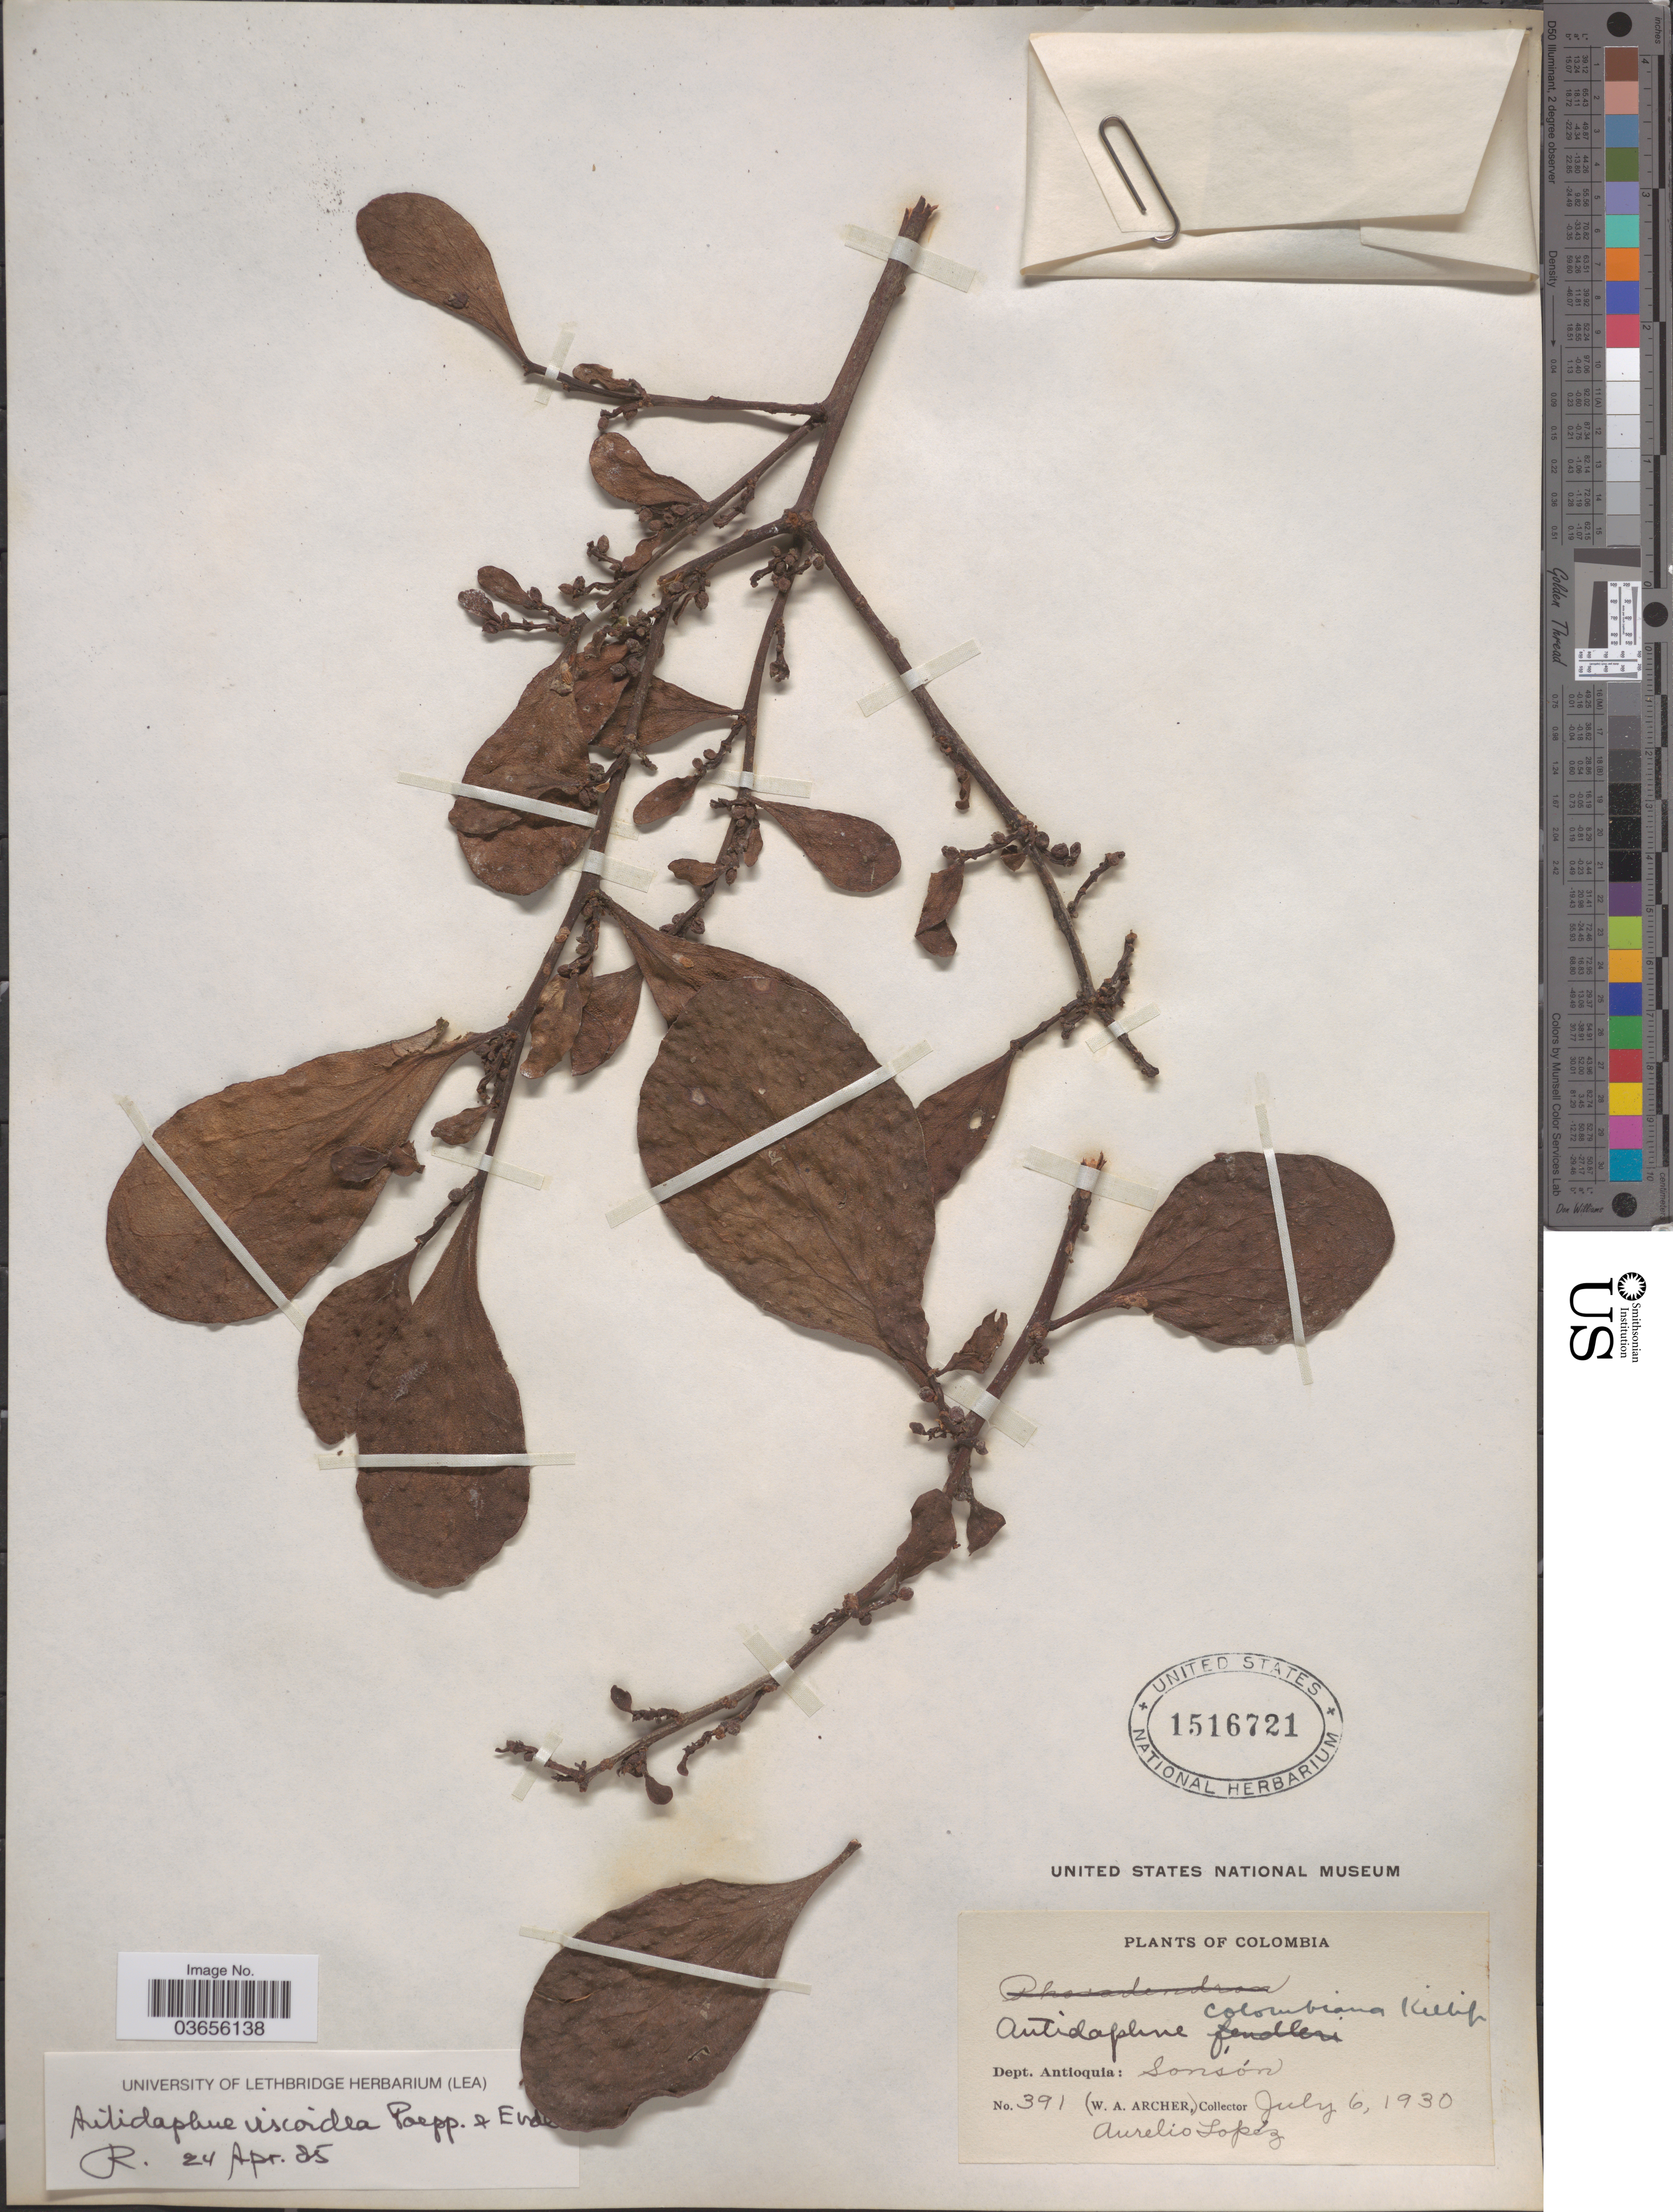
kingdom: Plantae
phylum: Tracheophyta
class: Magnoliopsida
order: Santalales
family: Santalaceae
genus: Antidaphne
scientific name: Antidaphne viscoidea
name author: Poepp. & Endl.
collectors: A. López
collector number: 391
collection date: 1930-07-06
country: Colombia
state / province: Antioquia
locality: Dept. Antioquia: Sonsón.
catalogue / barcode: US 1516721